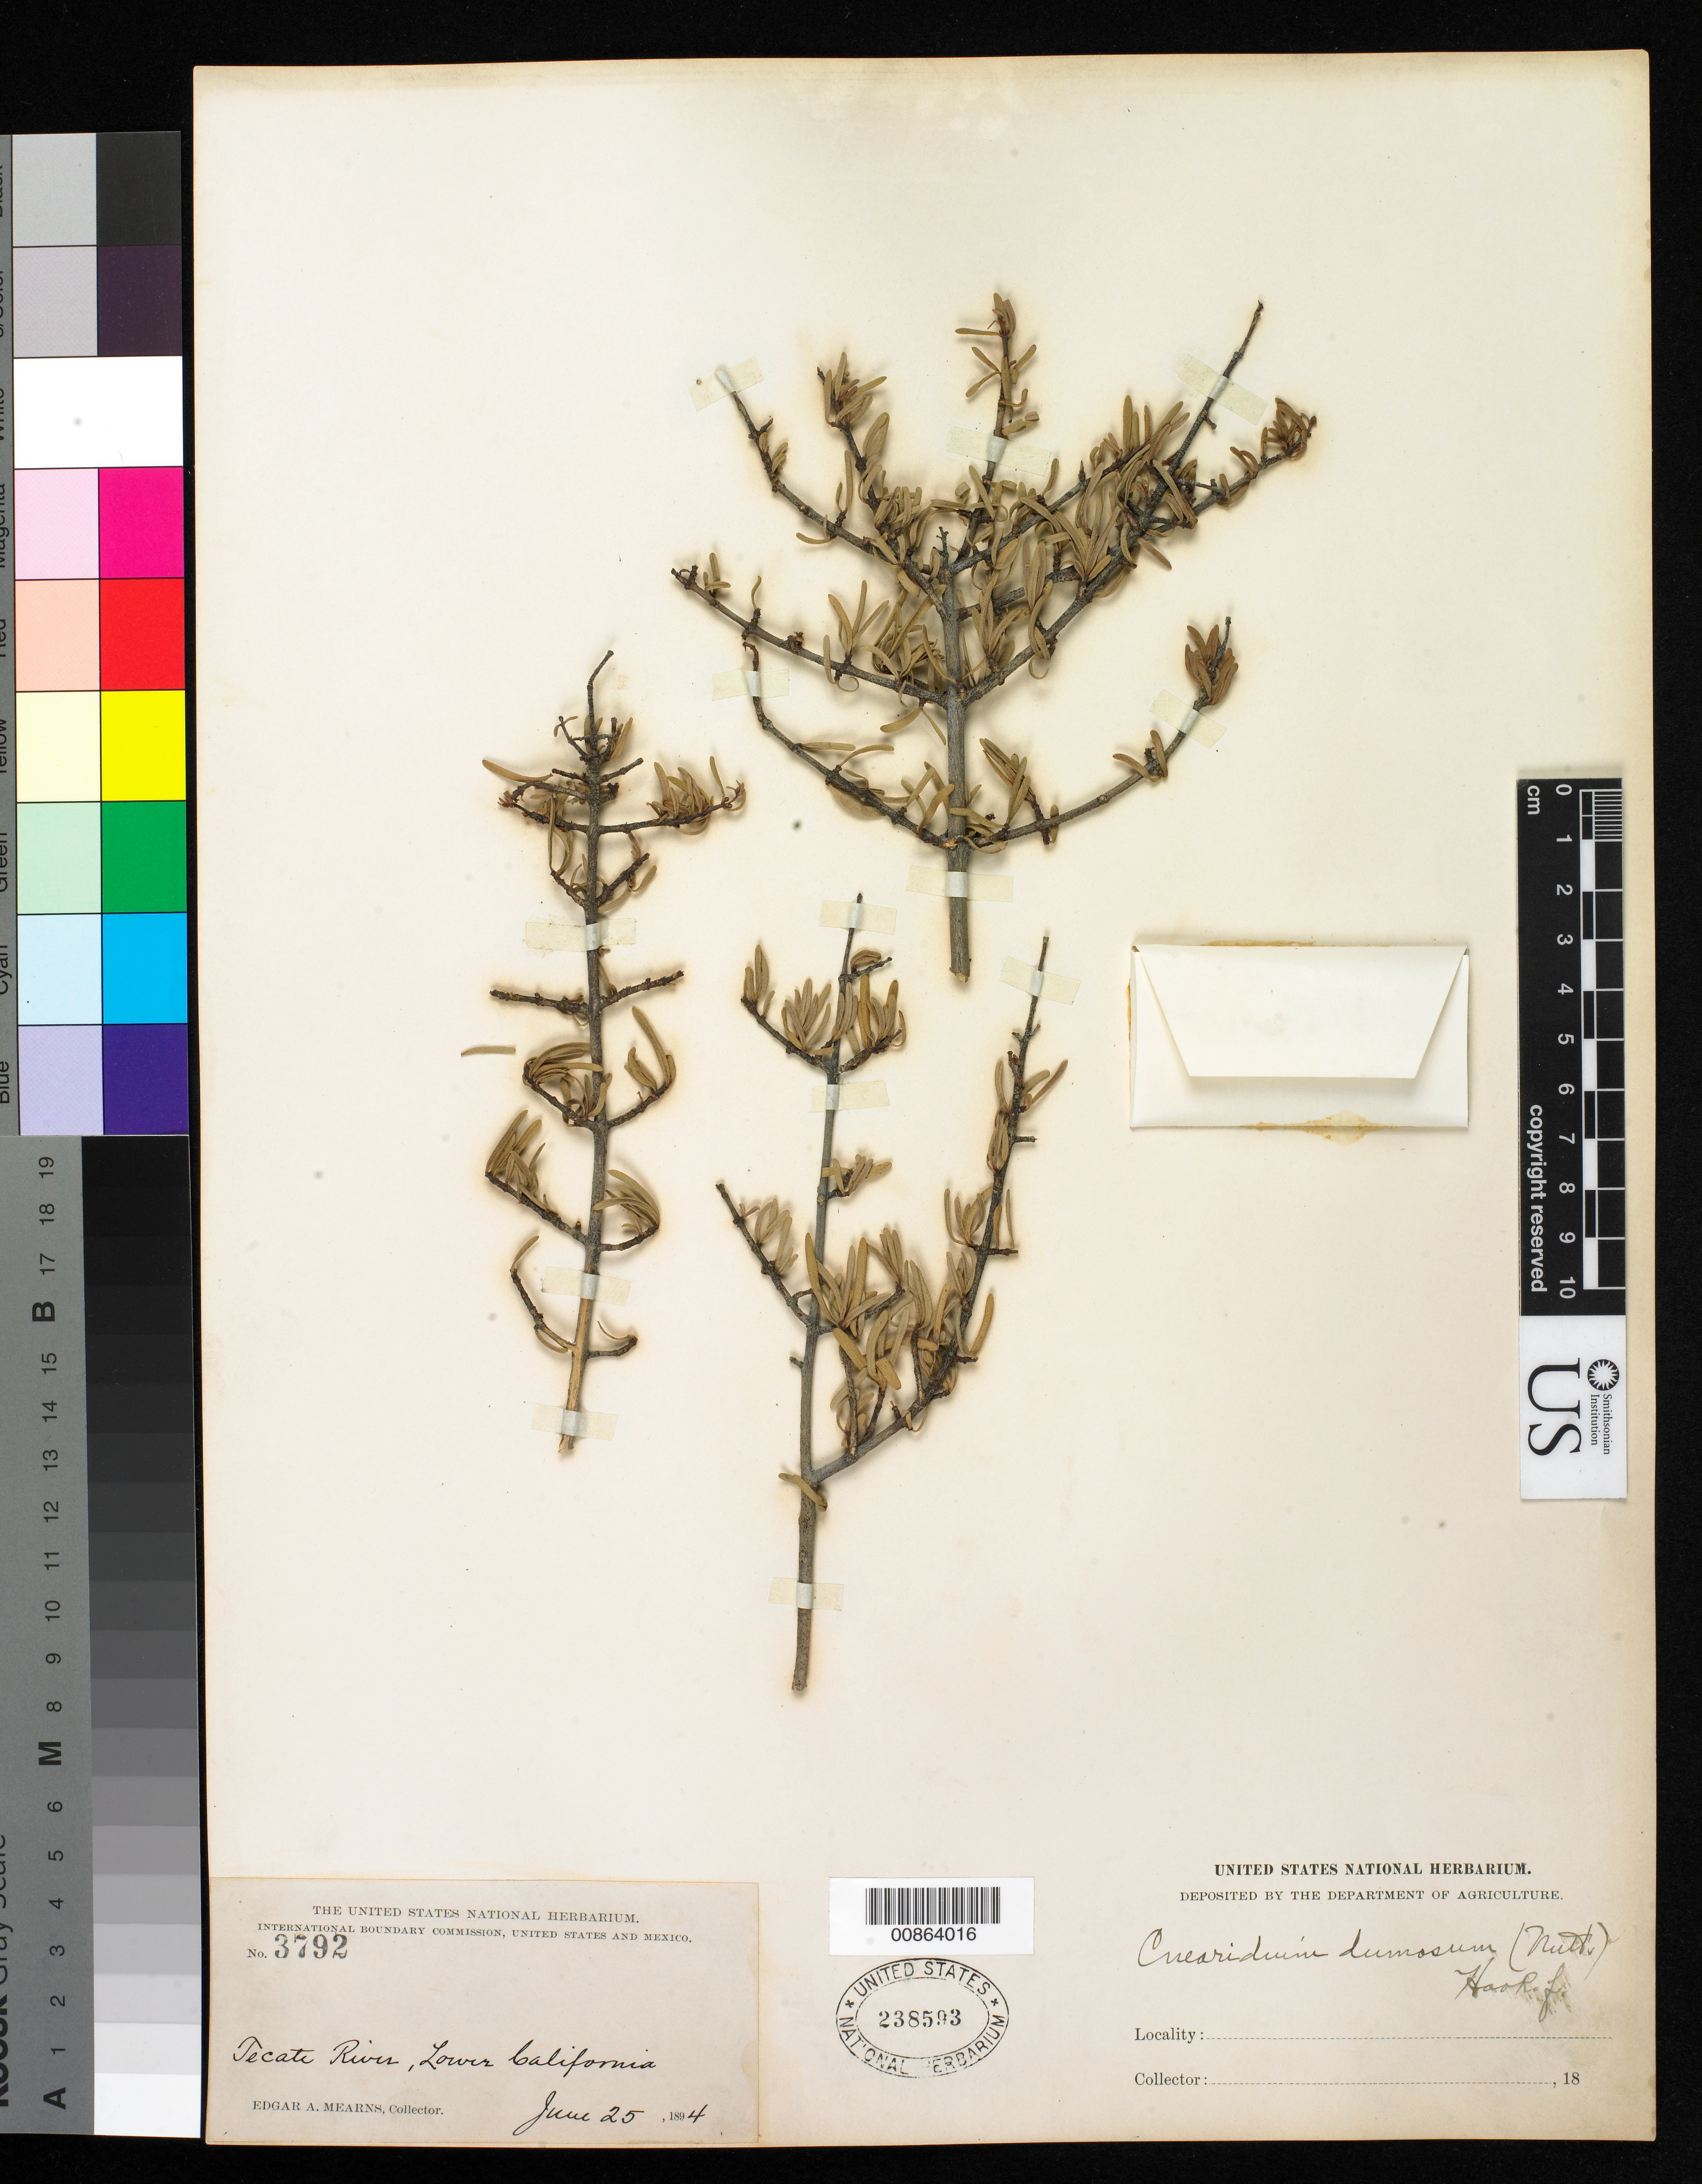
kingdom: Plantae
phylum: Tracheophyta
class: Magnoliopsida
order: Sapindales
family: Rutaceae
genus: Cneoridium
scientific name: Cneoridium dumosum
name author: (Nutt. ex Torr. & A. Gray) Hook. f. ex Baill.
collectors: E. A. Mearns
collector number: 3792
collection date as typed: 25 Jun 1894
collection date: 1894-06-25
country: Mexico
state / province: Baja California Norte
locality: Tecate River, Baja California.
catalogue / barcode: US 238593